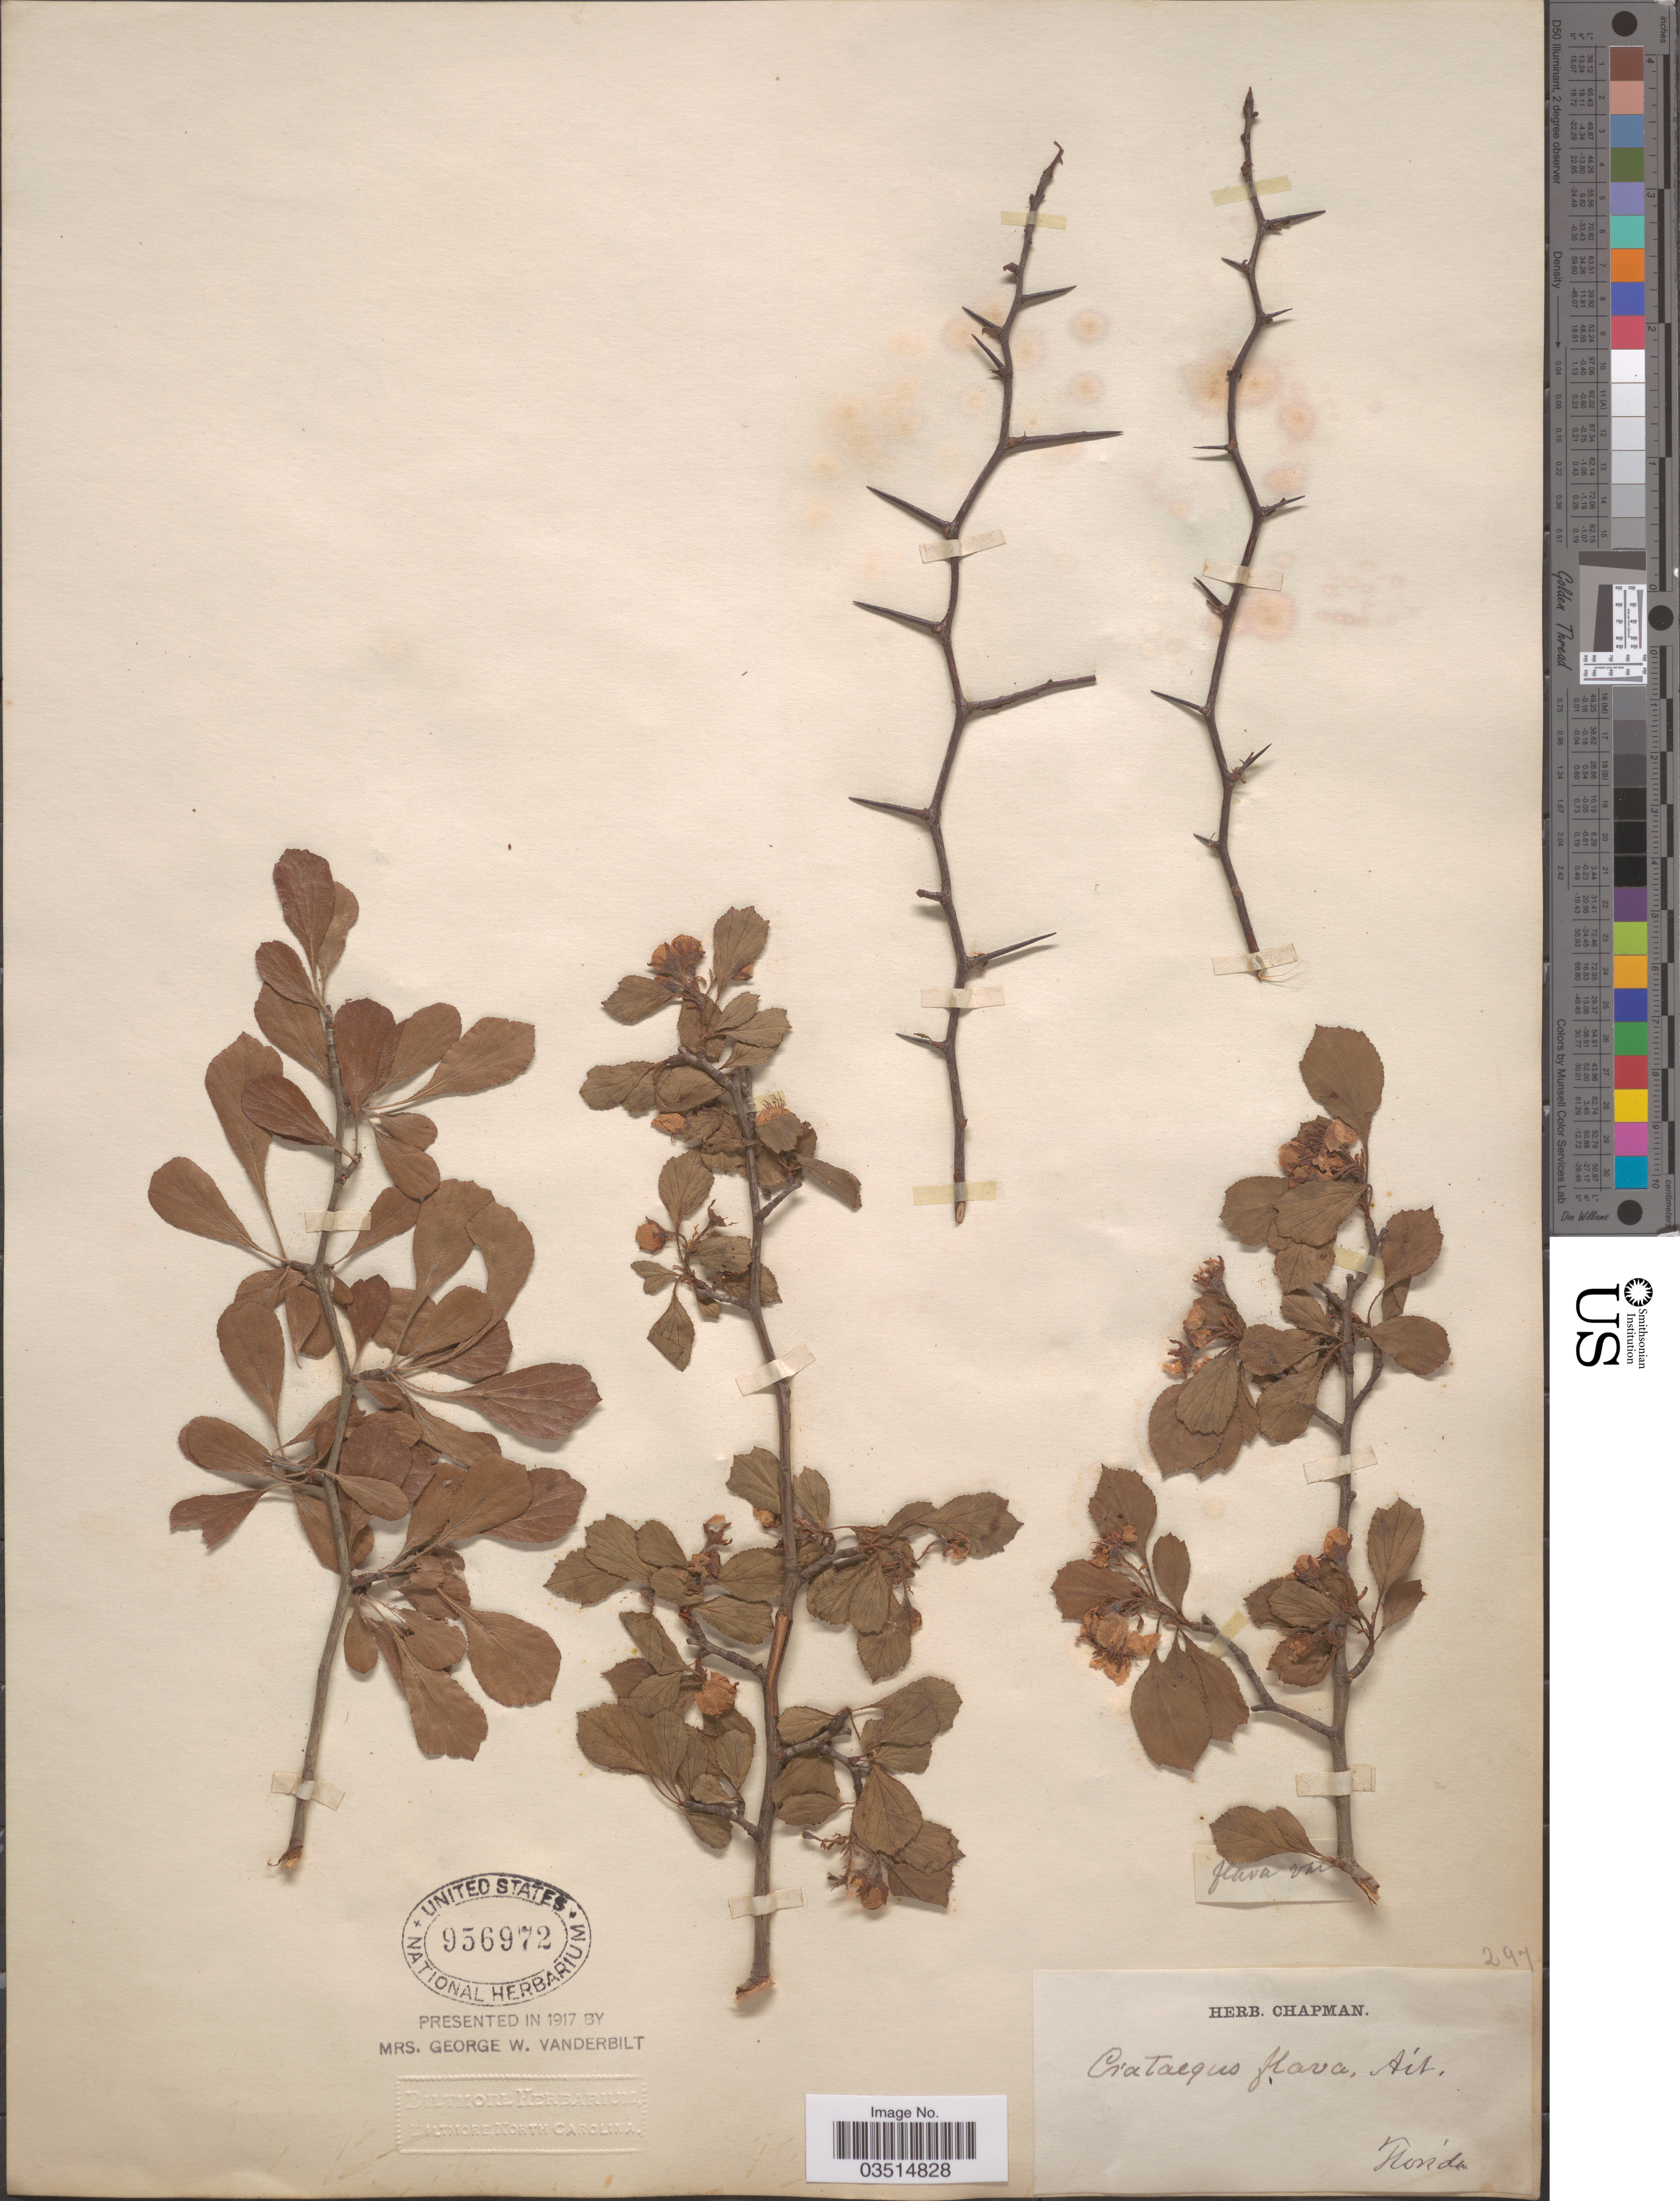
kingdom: Plantae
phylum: Tracheophyta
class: Magnoliopsida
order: Rosales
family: Rosaceae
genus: Crataegus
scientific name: Crataegus flava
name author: Aiton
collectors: ex herb. Chapman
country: United States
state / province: Florida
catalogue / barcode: US 956972